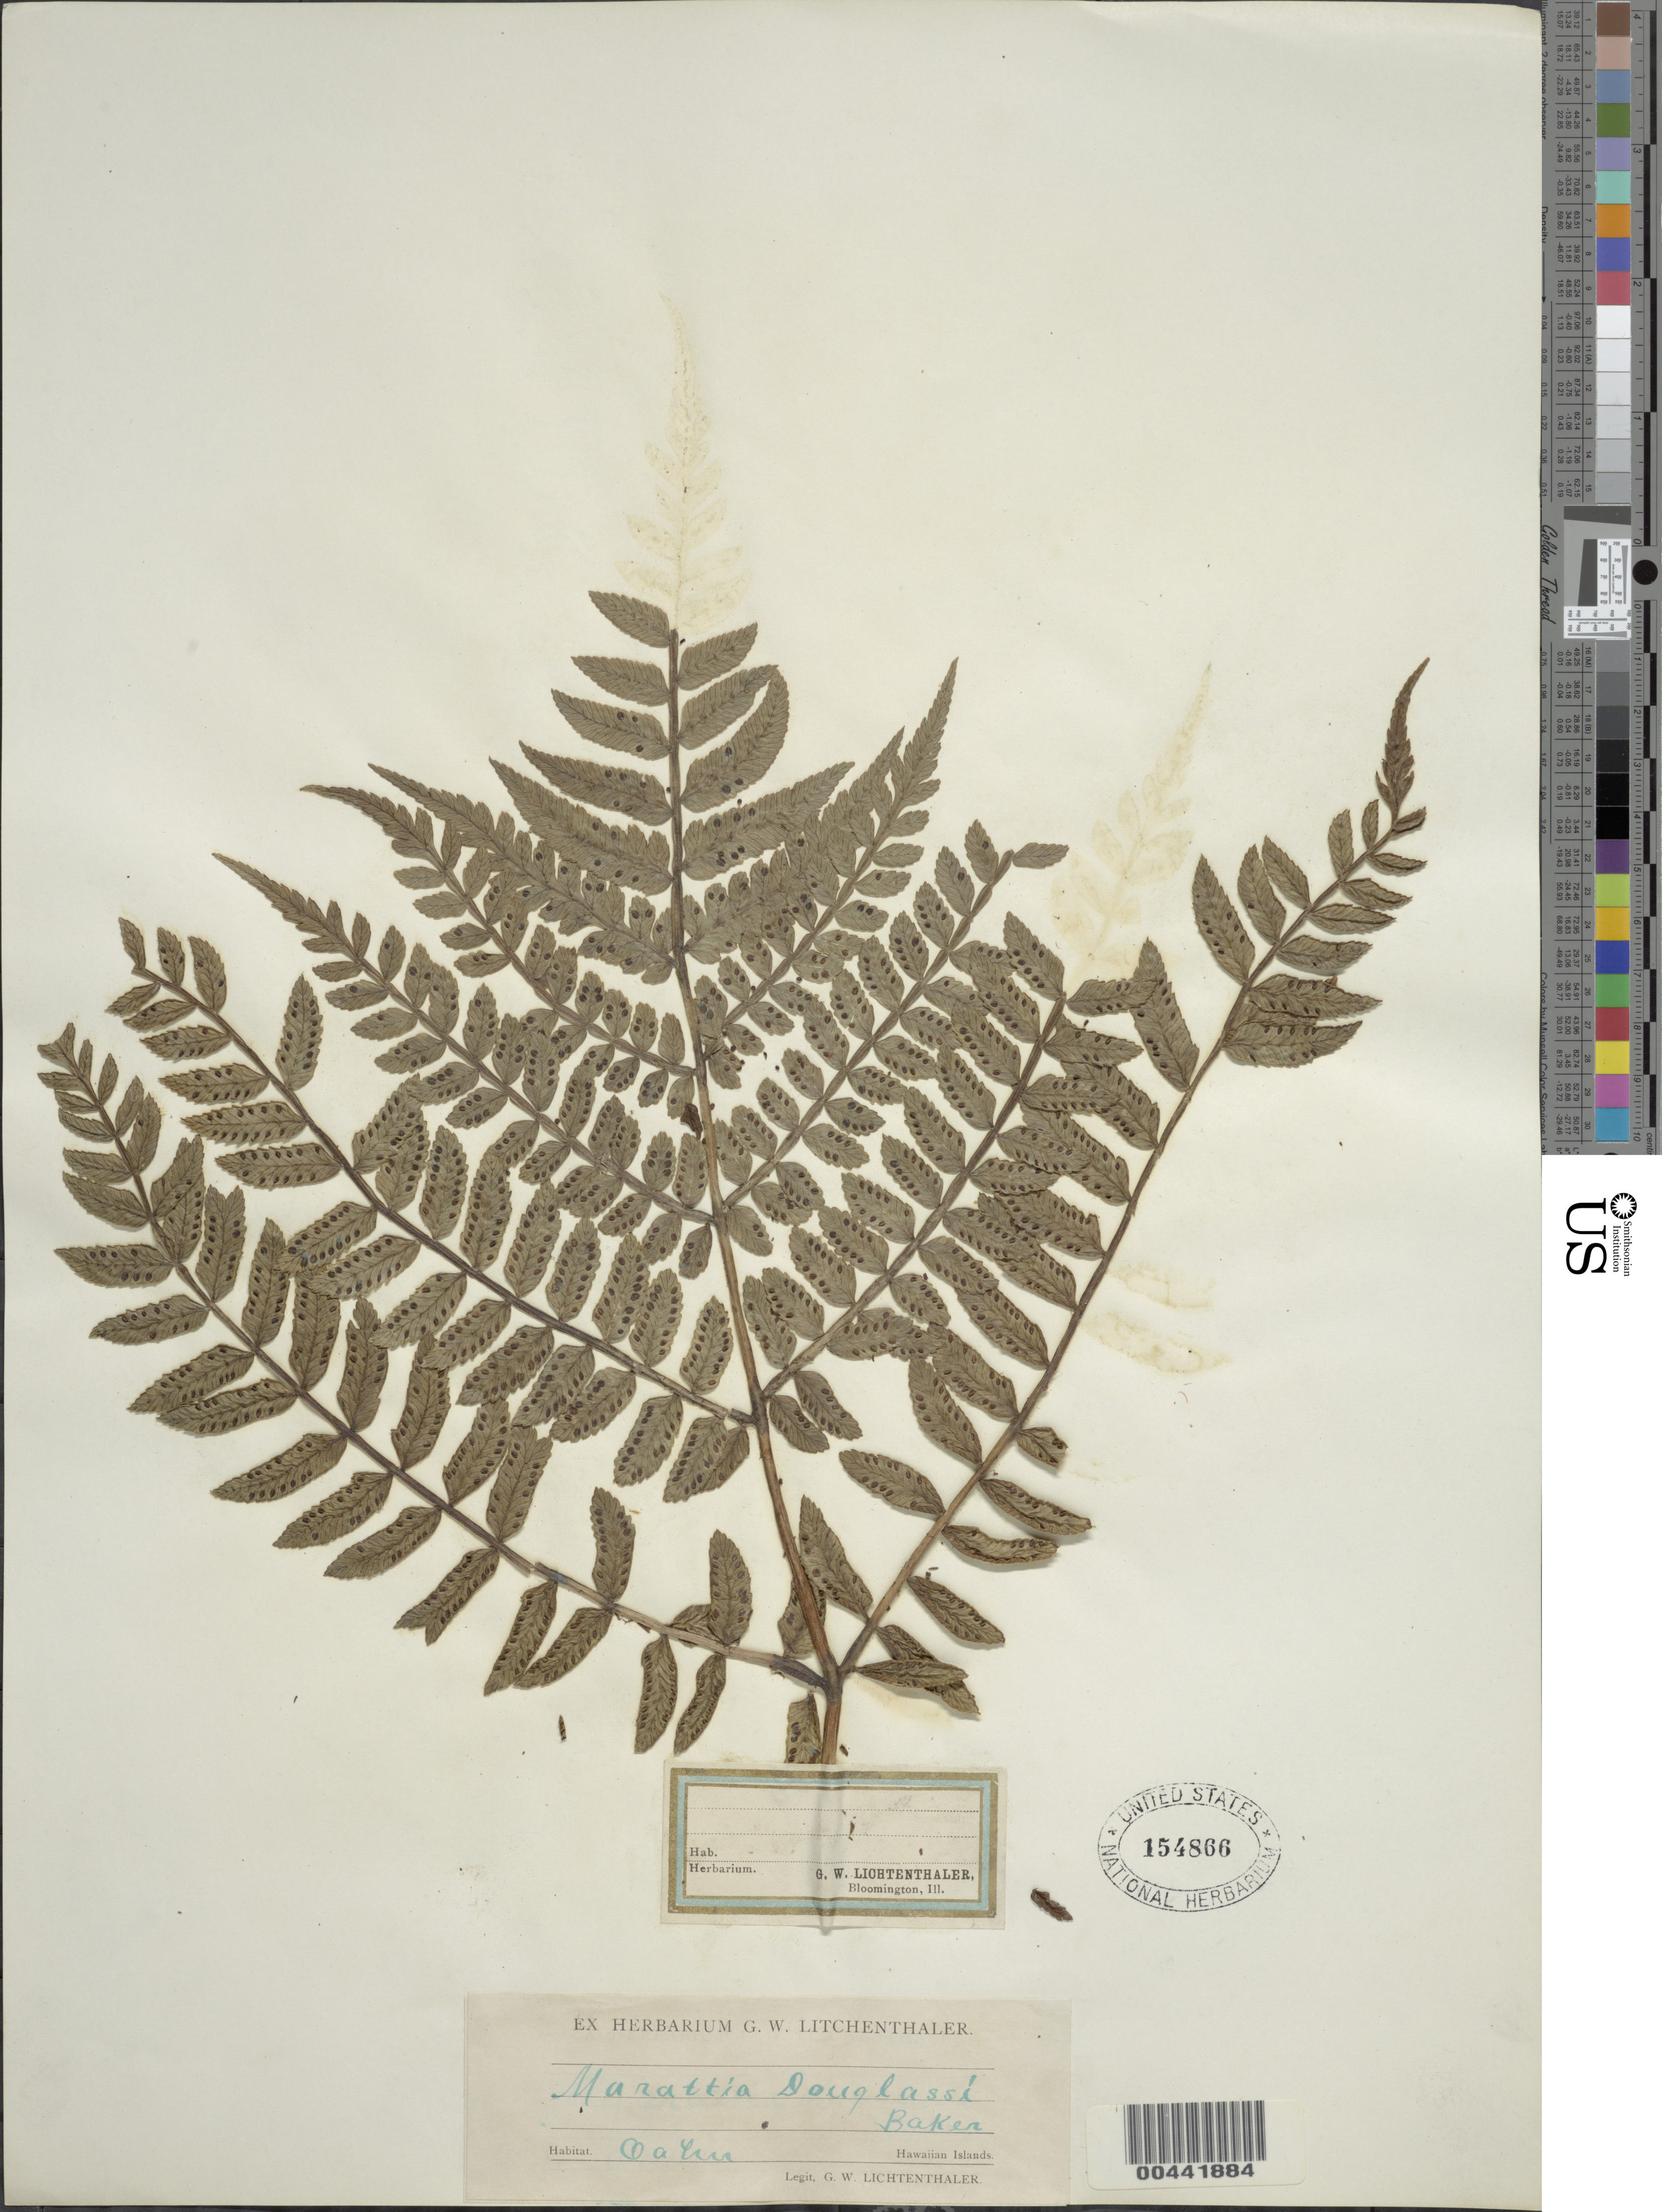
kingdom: Plantae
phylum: Tracheophyta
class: Polypodiopsida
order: Marattiales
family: Marattiaceae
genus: Marattia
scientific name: Marattia douglasii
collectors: G. Lichtenthaler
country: United States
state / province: Hawaii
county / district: Honolulu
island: Oahu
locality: Oahu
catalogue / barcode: US 154866